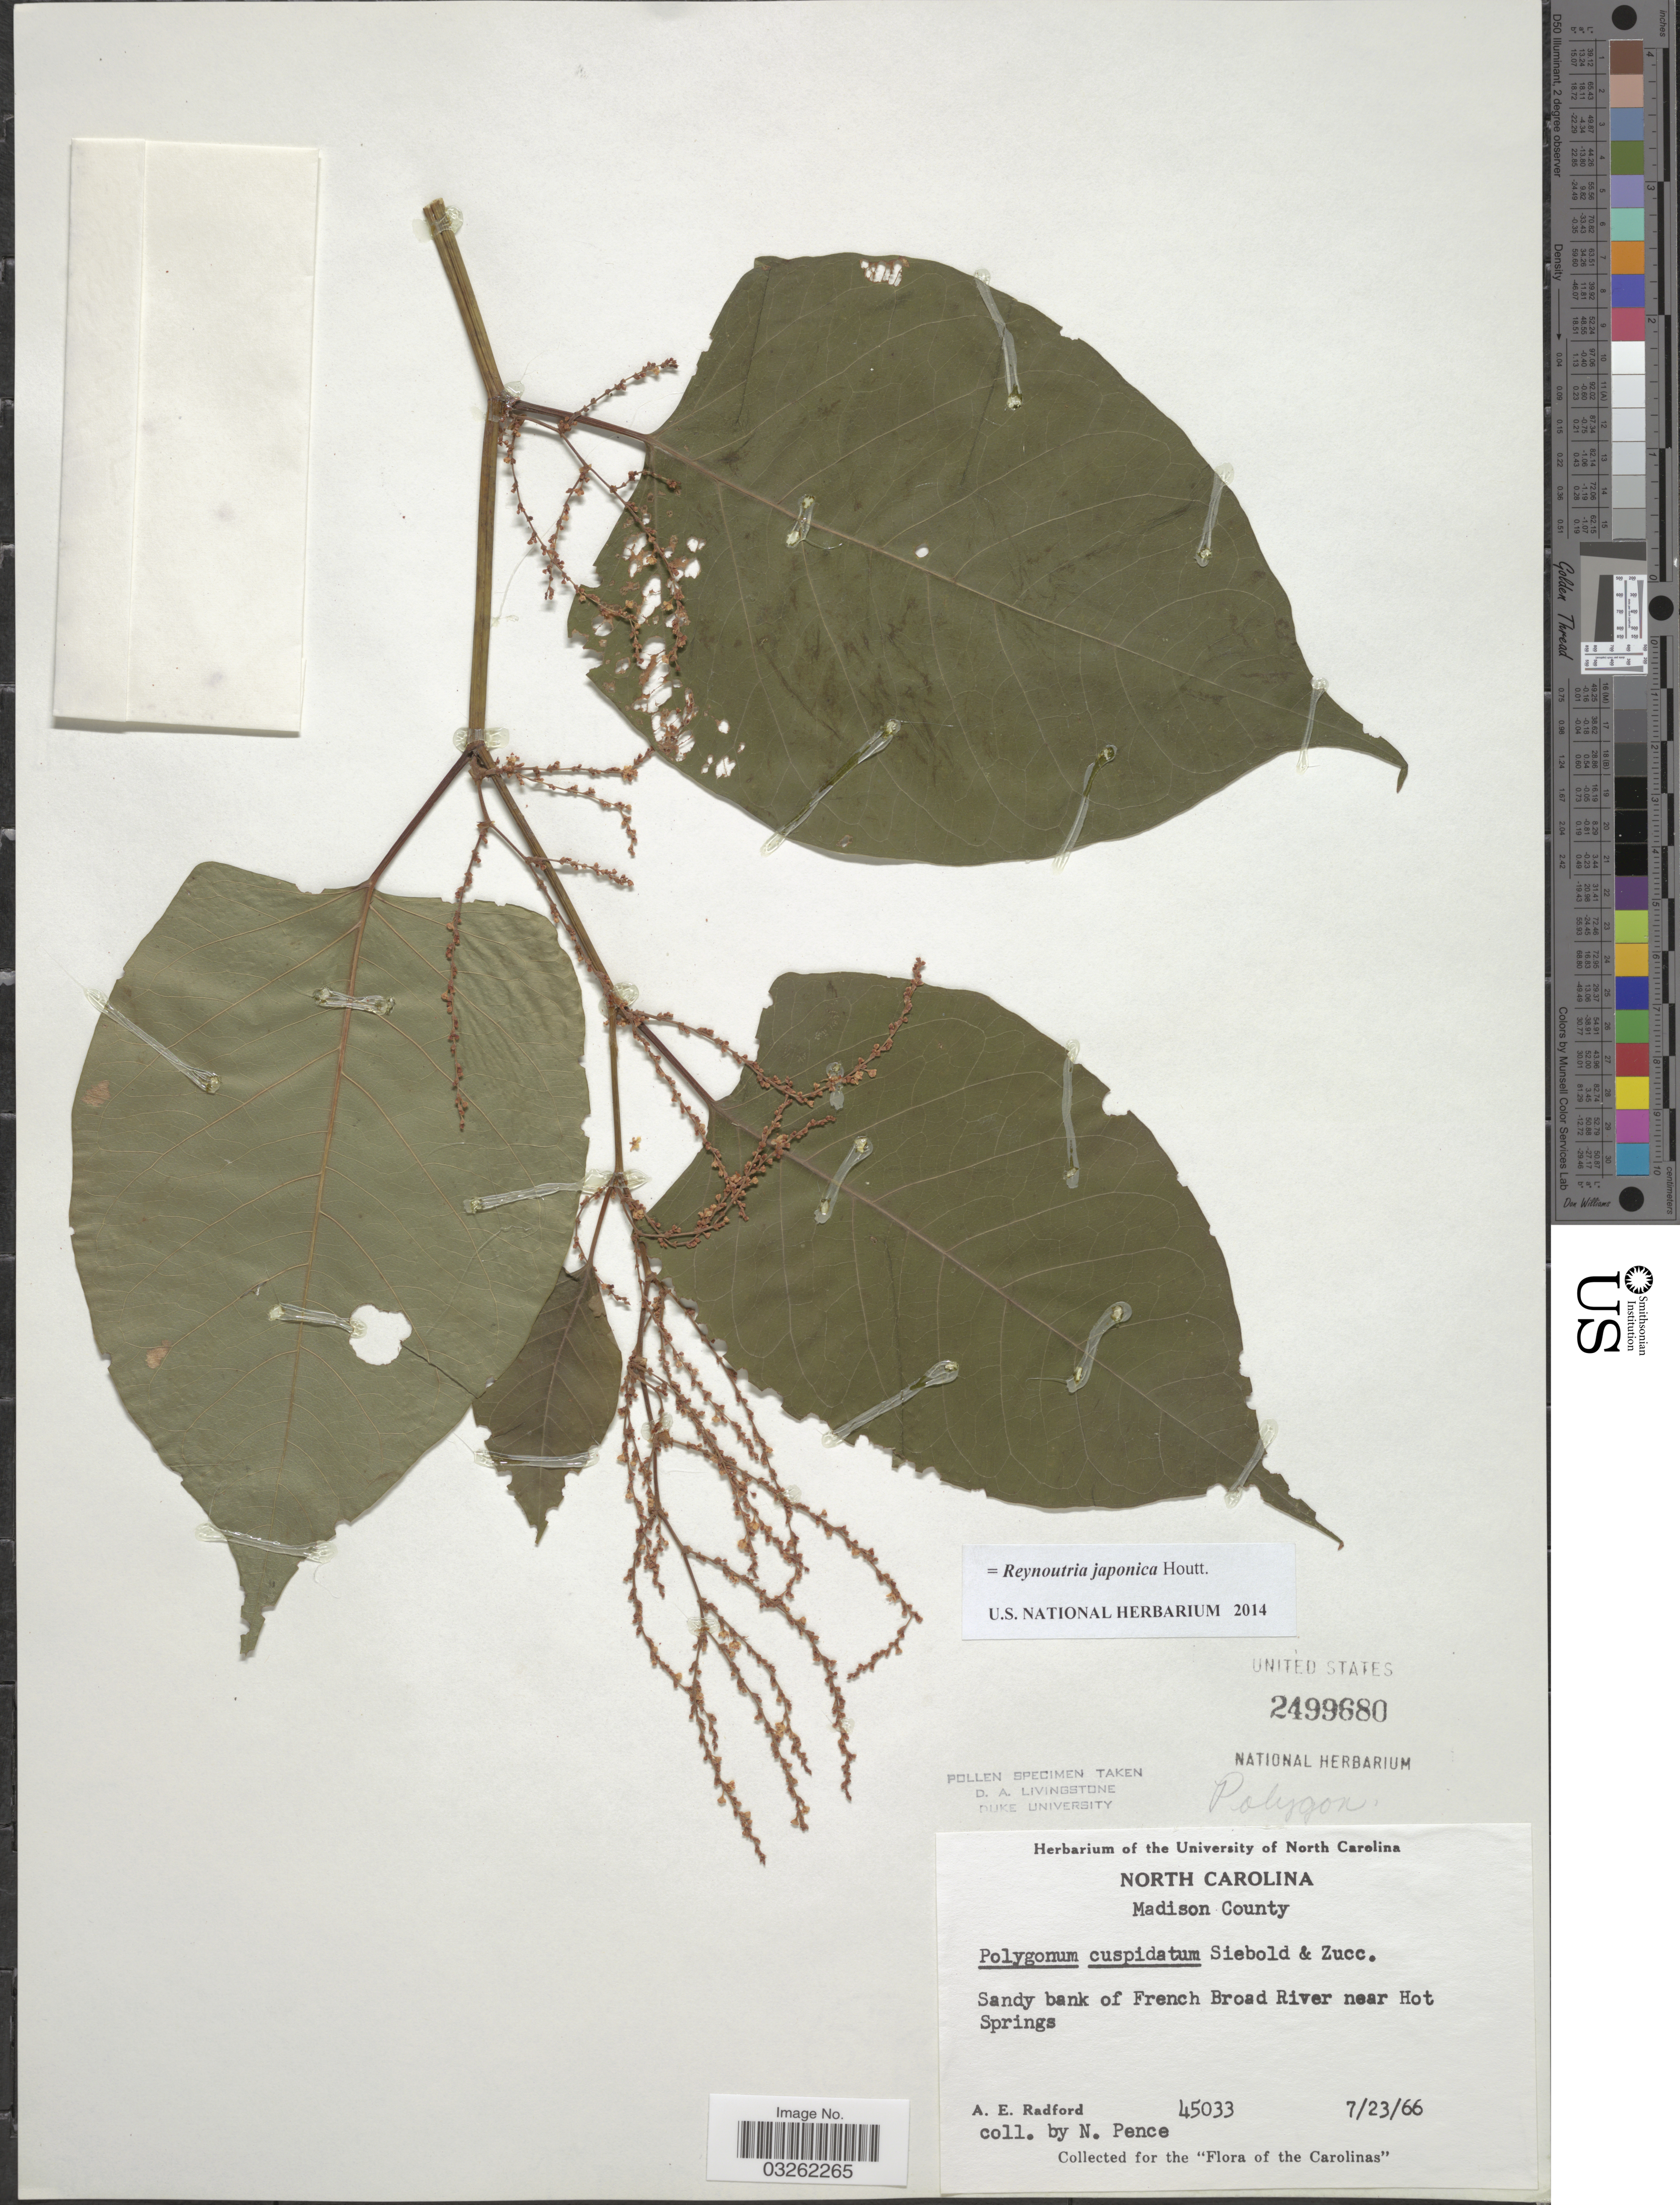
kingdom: Plantae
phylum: Tracheophyta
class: Magnoliopsida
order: Caryophyllales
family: Polygonaceae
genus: Reynoutria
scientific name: Reynoutria japonica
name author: Houtt.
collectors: N. Pence & A. E. Radford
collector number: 45033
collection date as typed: Transcribed d/m/y: 23/7/66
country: United States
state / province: North Carolina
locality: Madison County, Sandy bank of French Broad River near Hot Springs.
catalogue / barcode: US 2499680